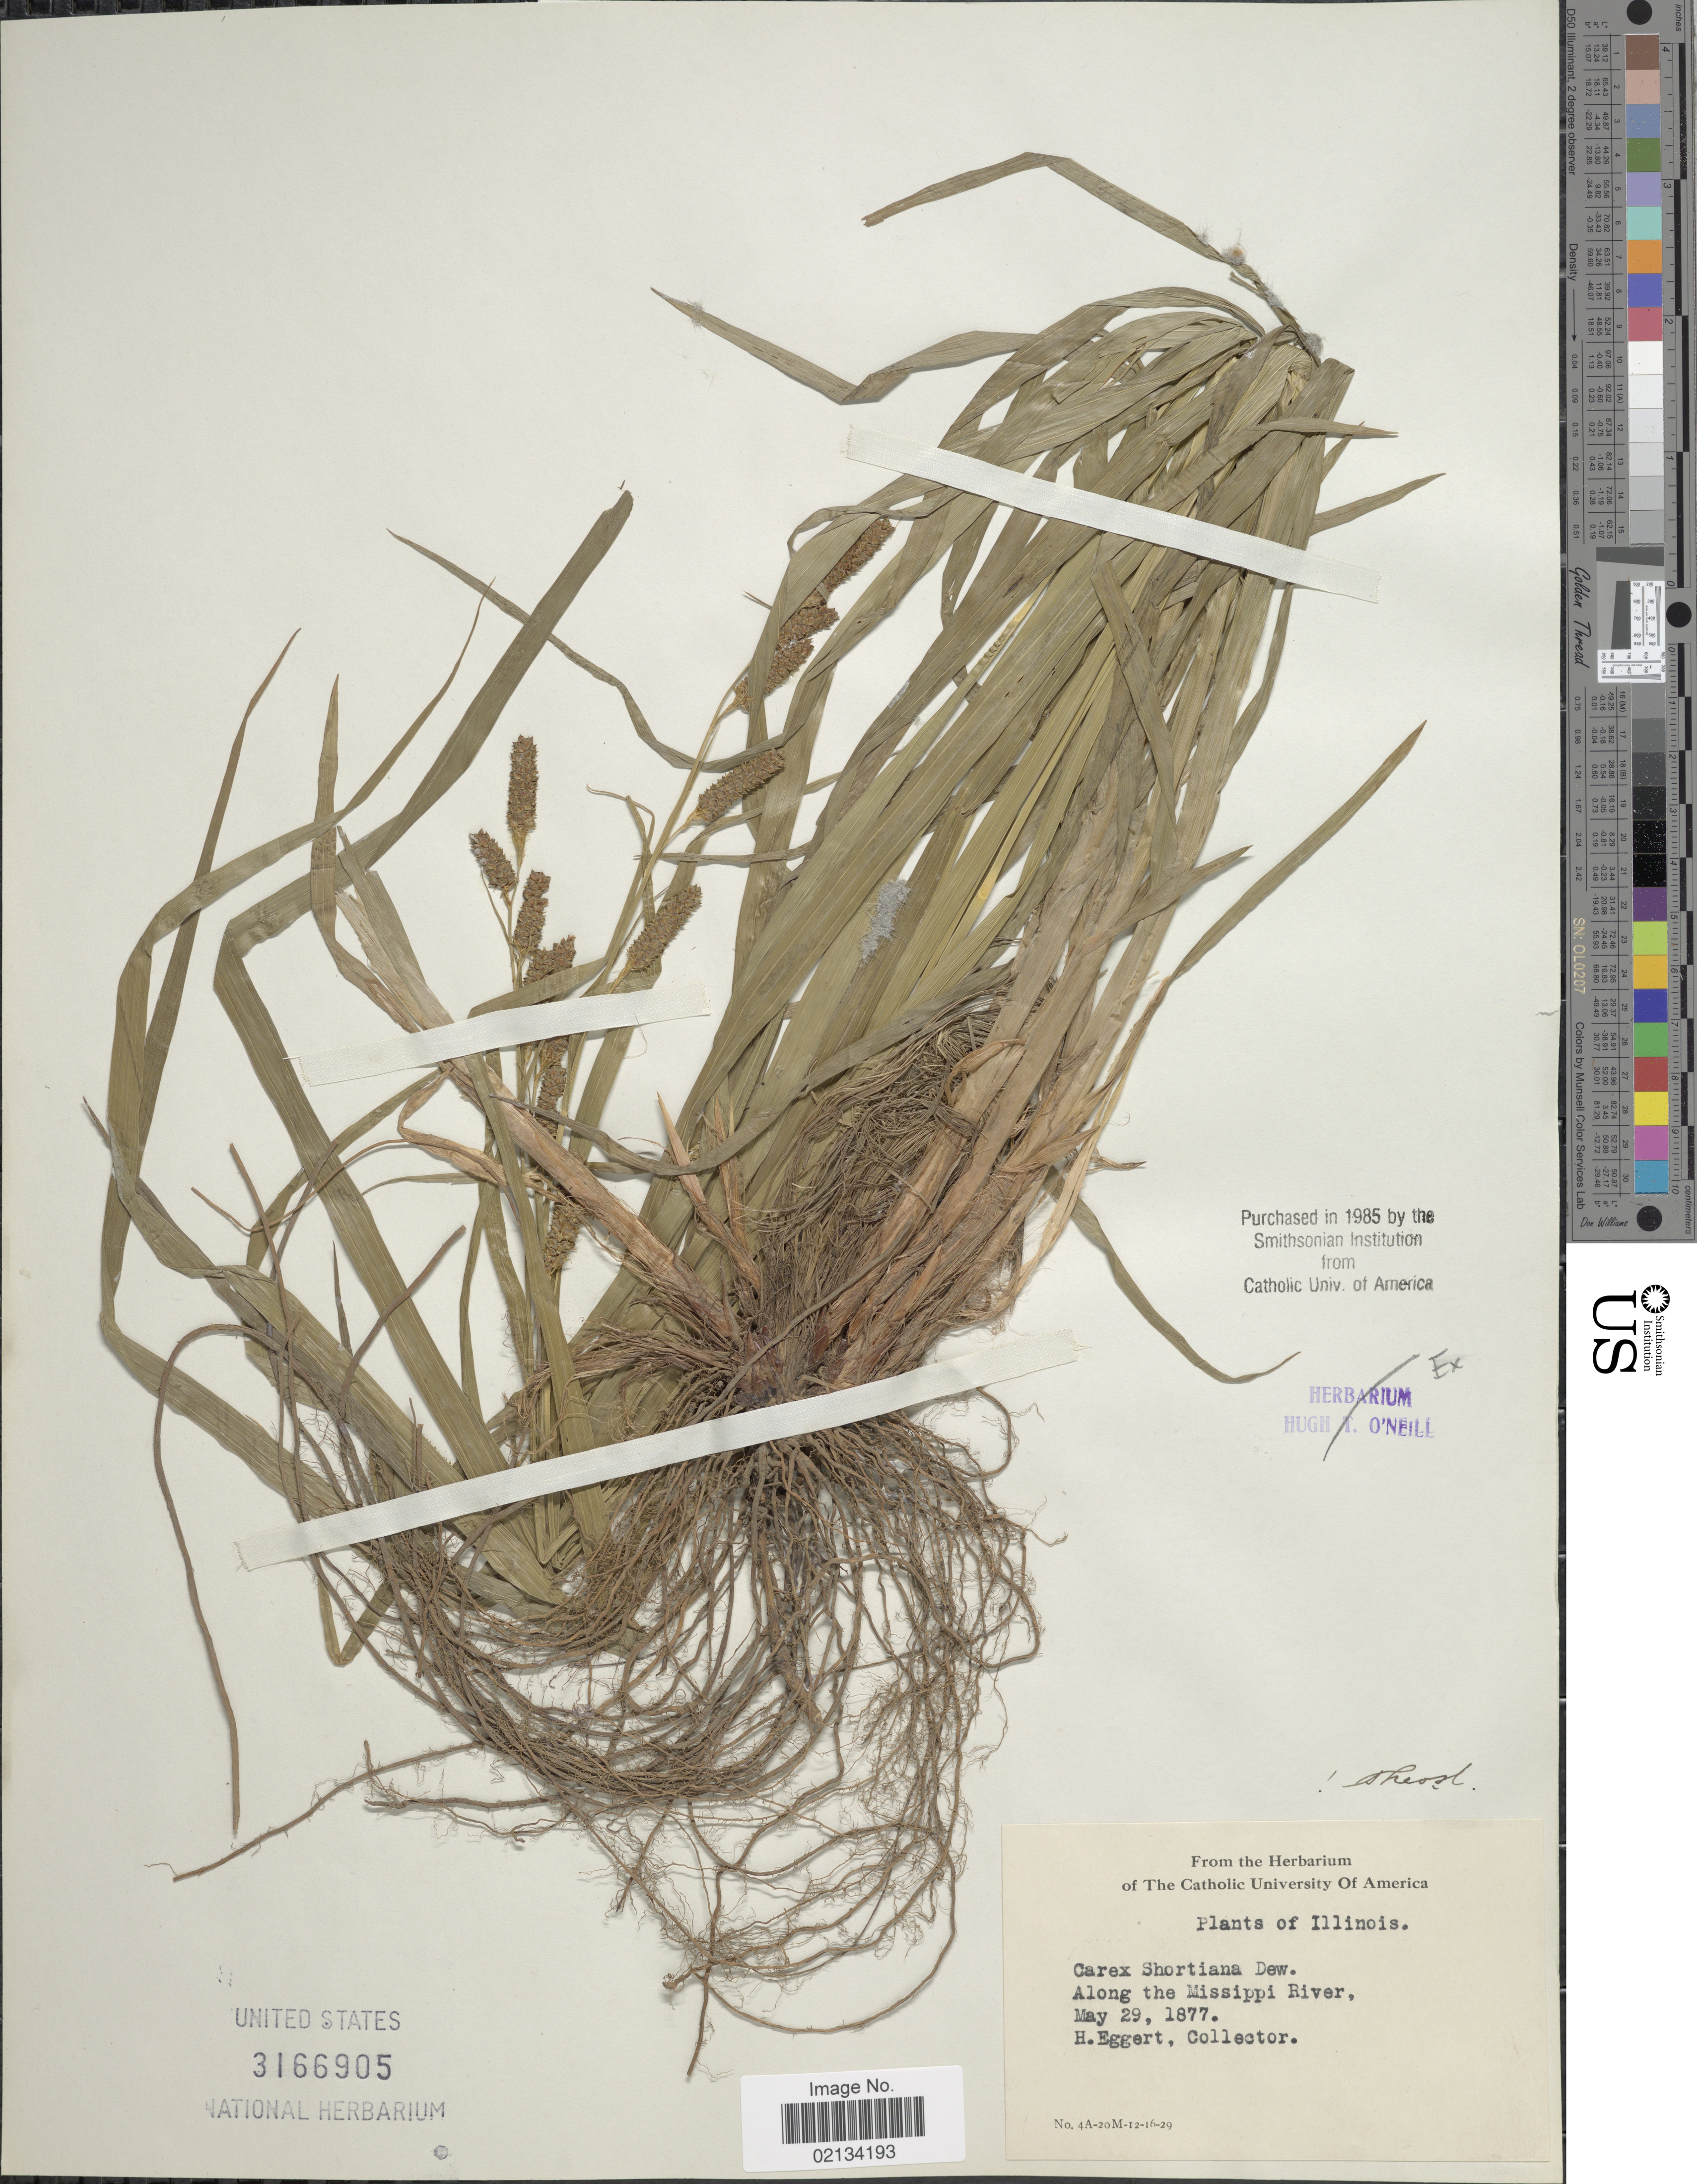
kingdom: Plantae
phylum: Tracheophyta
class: Liliopsida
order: Poales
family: Cyperaceae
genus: Carex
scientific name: Carex shortiana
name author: Dewey & Torr.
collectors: H. Eggert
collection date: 1877-05-29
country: United States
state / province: Illinois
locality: Along the Missippi River.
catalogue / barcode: US 3166905